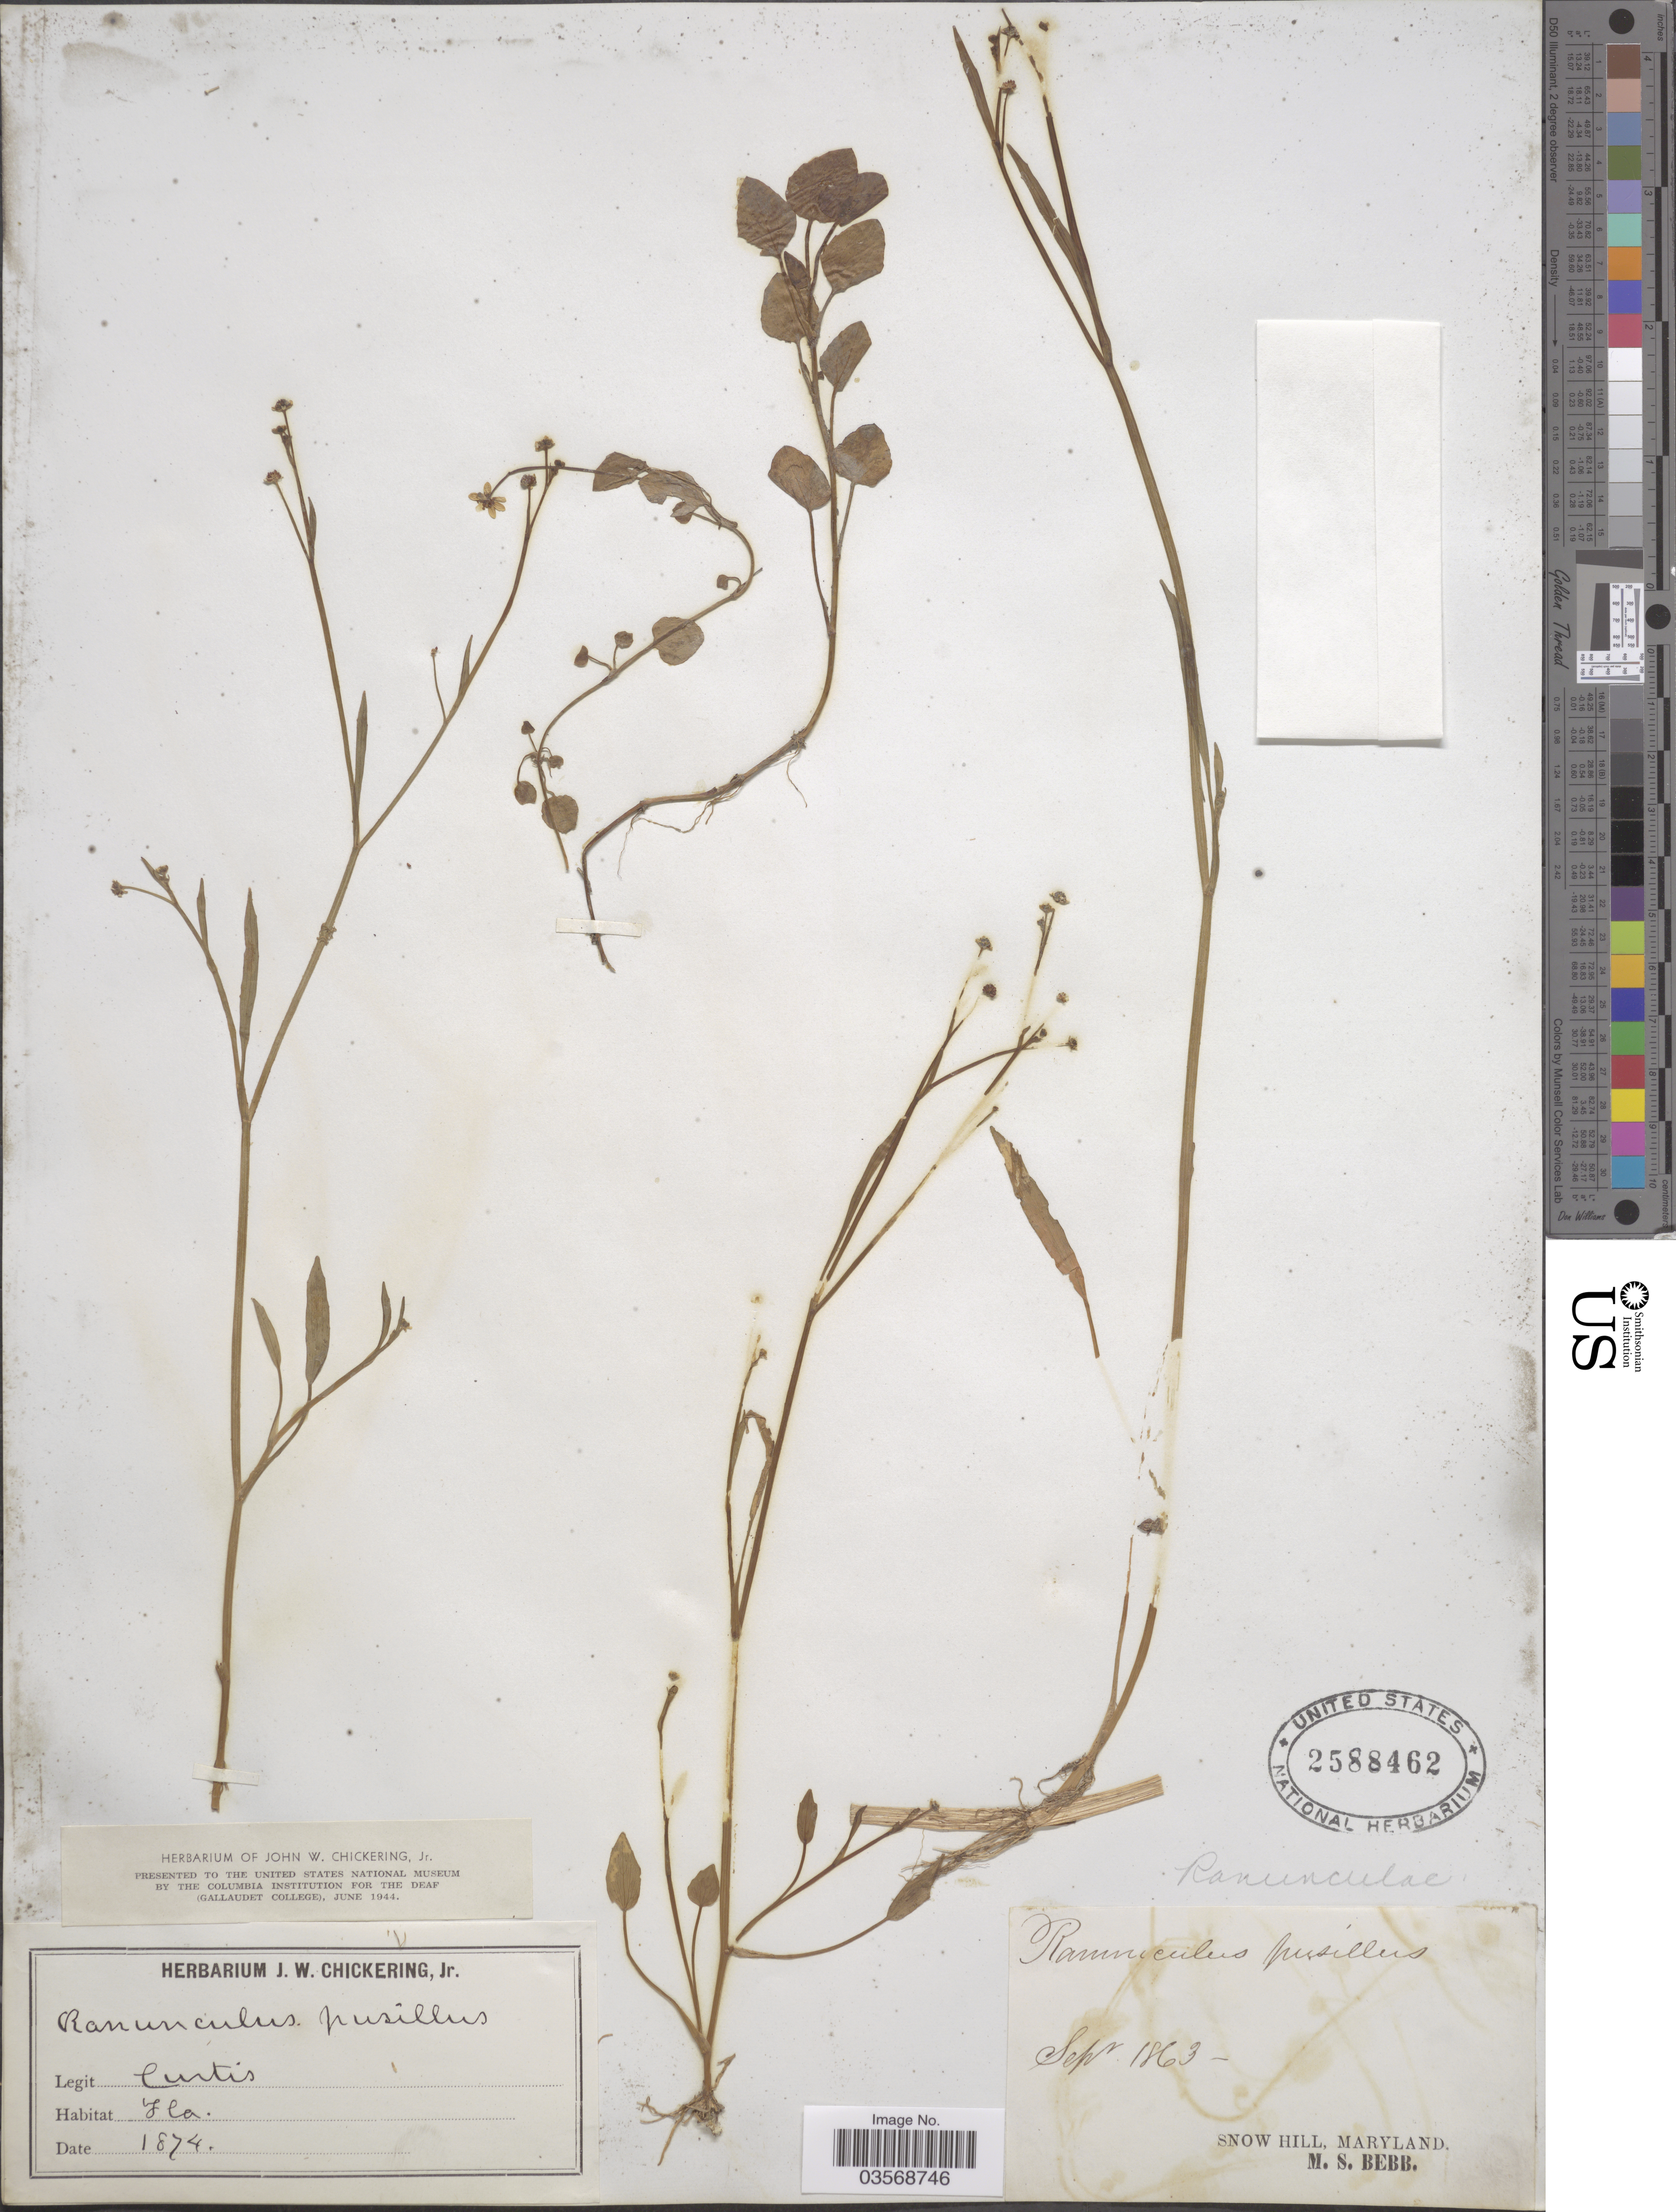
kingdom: Plantae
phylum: Tracheophyta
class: Magnoliopsida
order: Ranunculales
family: Ranunculaceae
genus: Ranunculus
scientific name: Ranunculus pusillus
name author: Poir.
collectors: M. Bebb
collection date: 1863-09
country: United States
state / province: Maryland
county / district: Worcester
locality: Snow Hill.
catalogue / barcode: US 2588462-2